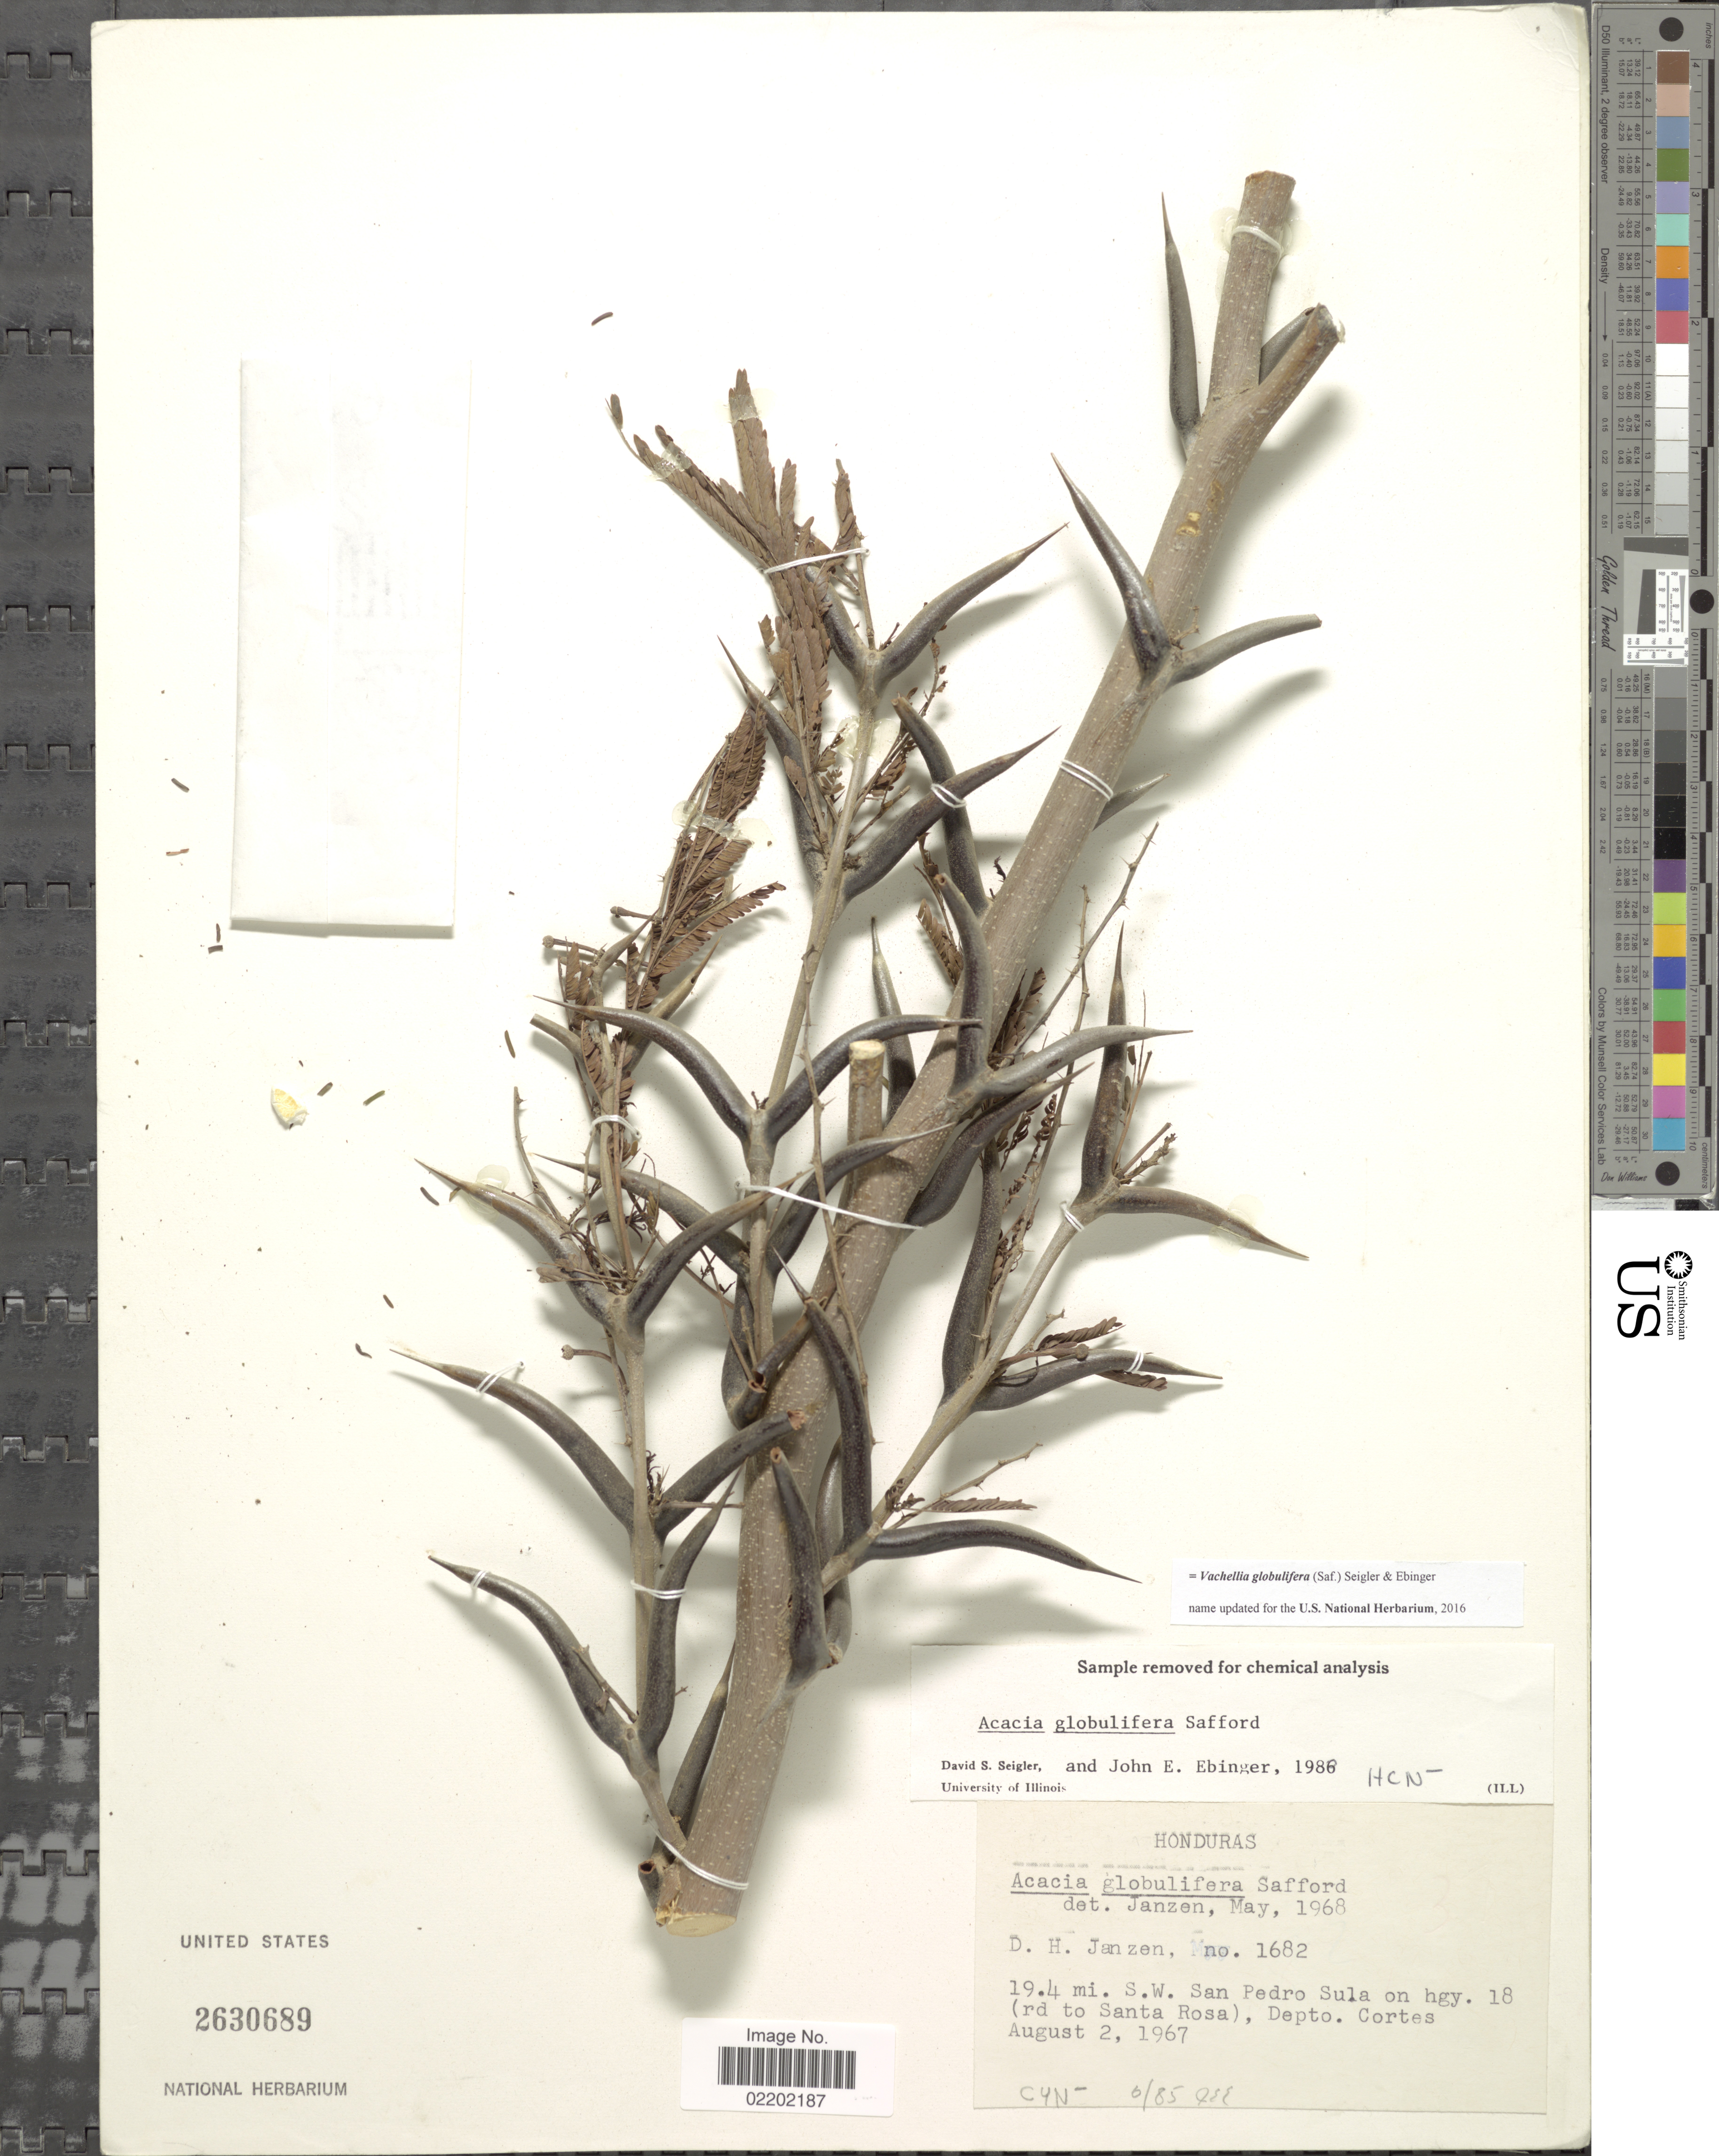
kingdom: Plantae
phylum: Tracheophyta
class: Magnoliopsida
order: Fabales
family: Fabaceae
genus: Vachellia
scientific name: Vachellia globulifera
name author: (Saff.) Seigler & Ebinger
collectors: D. Janzen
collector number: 1682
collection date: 1967-08-02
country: Honduras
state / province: Cortés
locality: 19.4 mi S.W. San Pedro Sula on hgy. 18 (rd to Santa Rosa) Depto Cortes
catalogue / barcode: US 2630689